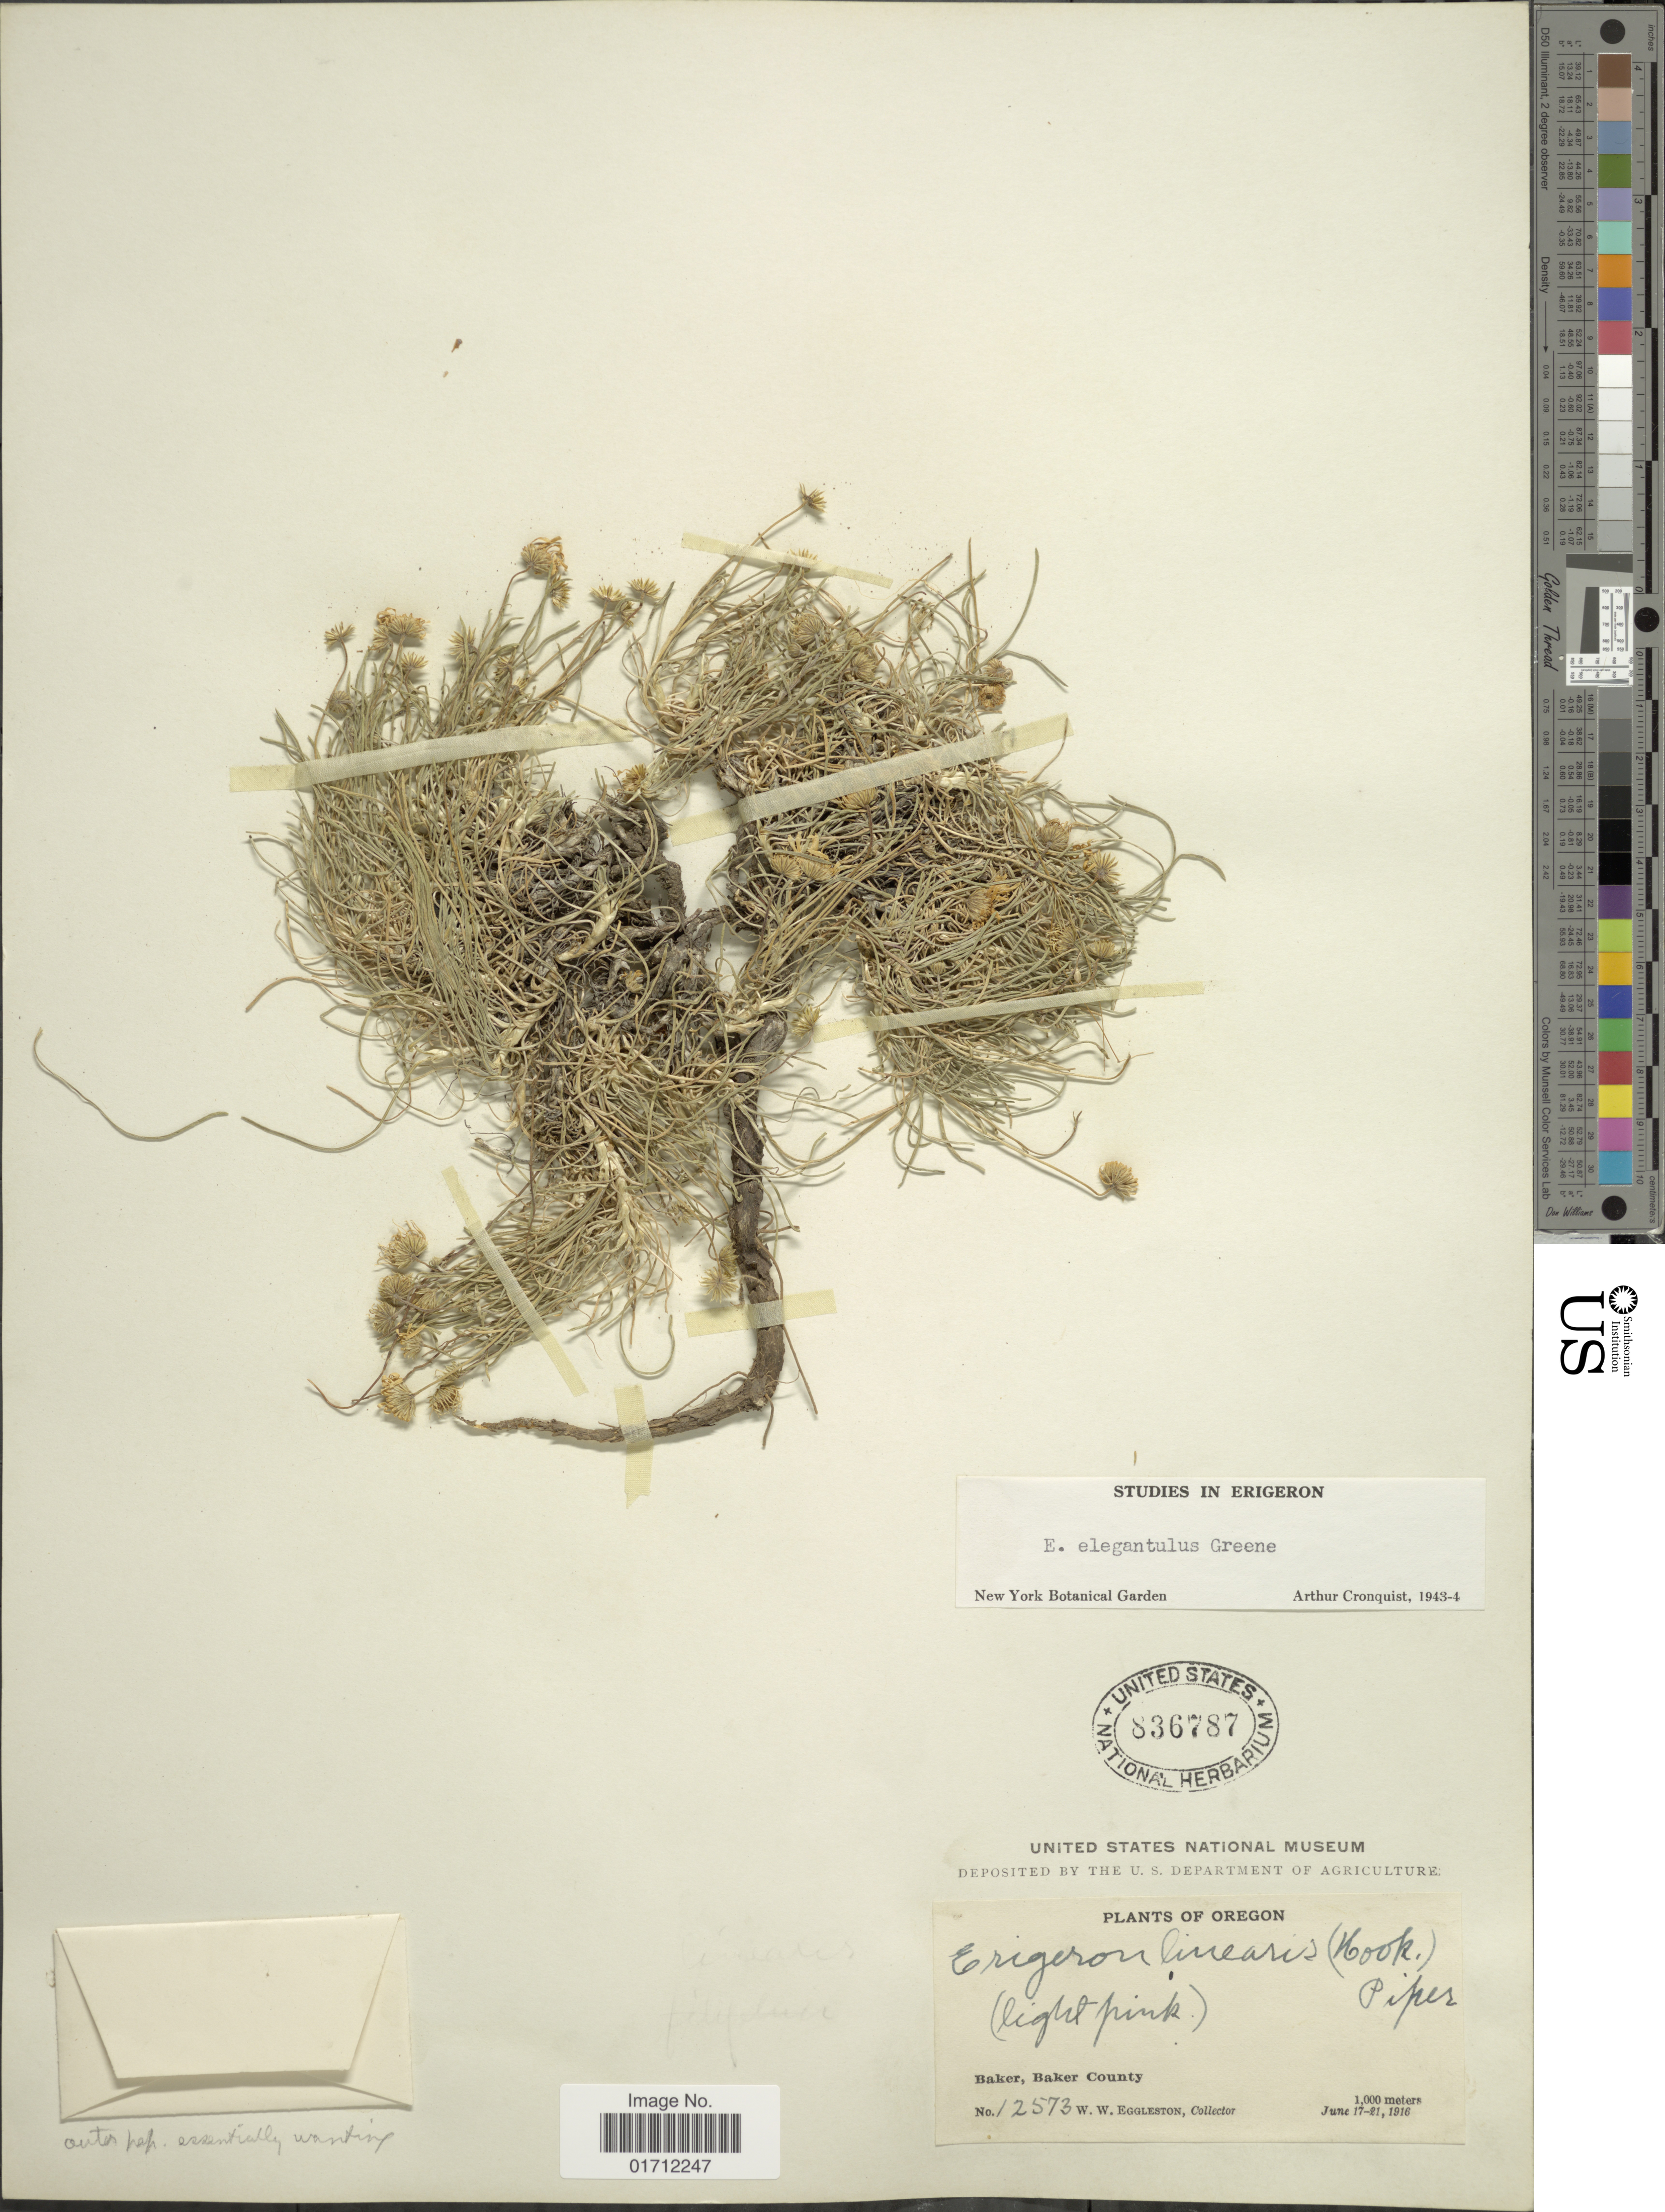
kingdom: Plantae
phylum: Tracheophyta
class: Magnoliopsida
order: Asterales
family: Asteraceae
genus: Erigeron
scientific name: Erigeron elegantulus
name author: Greene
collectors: W. W. Eggleston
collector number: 12573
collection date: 1916-06-17/1916-06-21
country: United States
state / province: Oregon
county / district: Baker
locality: Baker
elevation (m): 1000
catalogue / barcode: US 869787